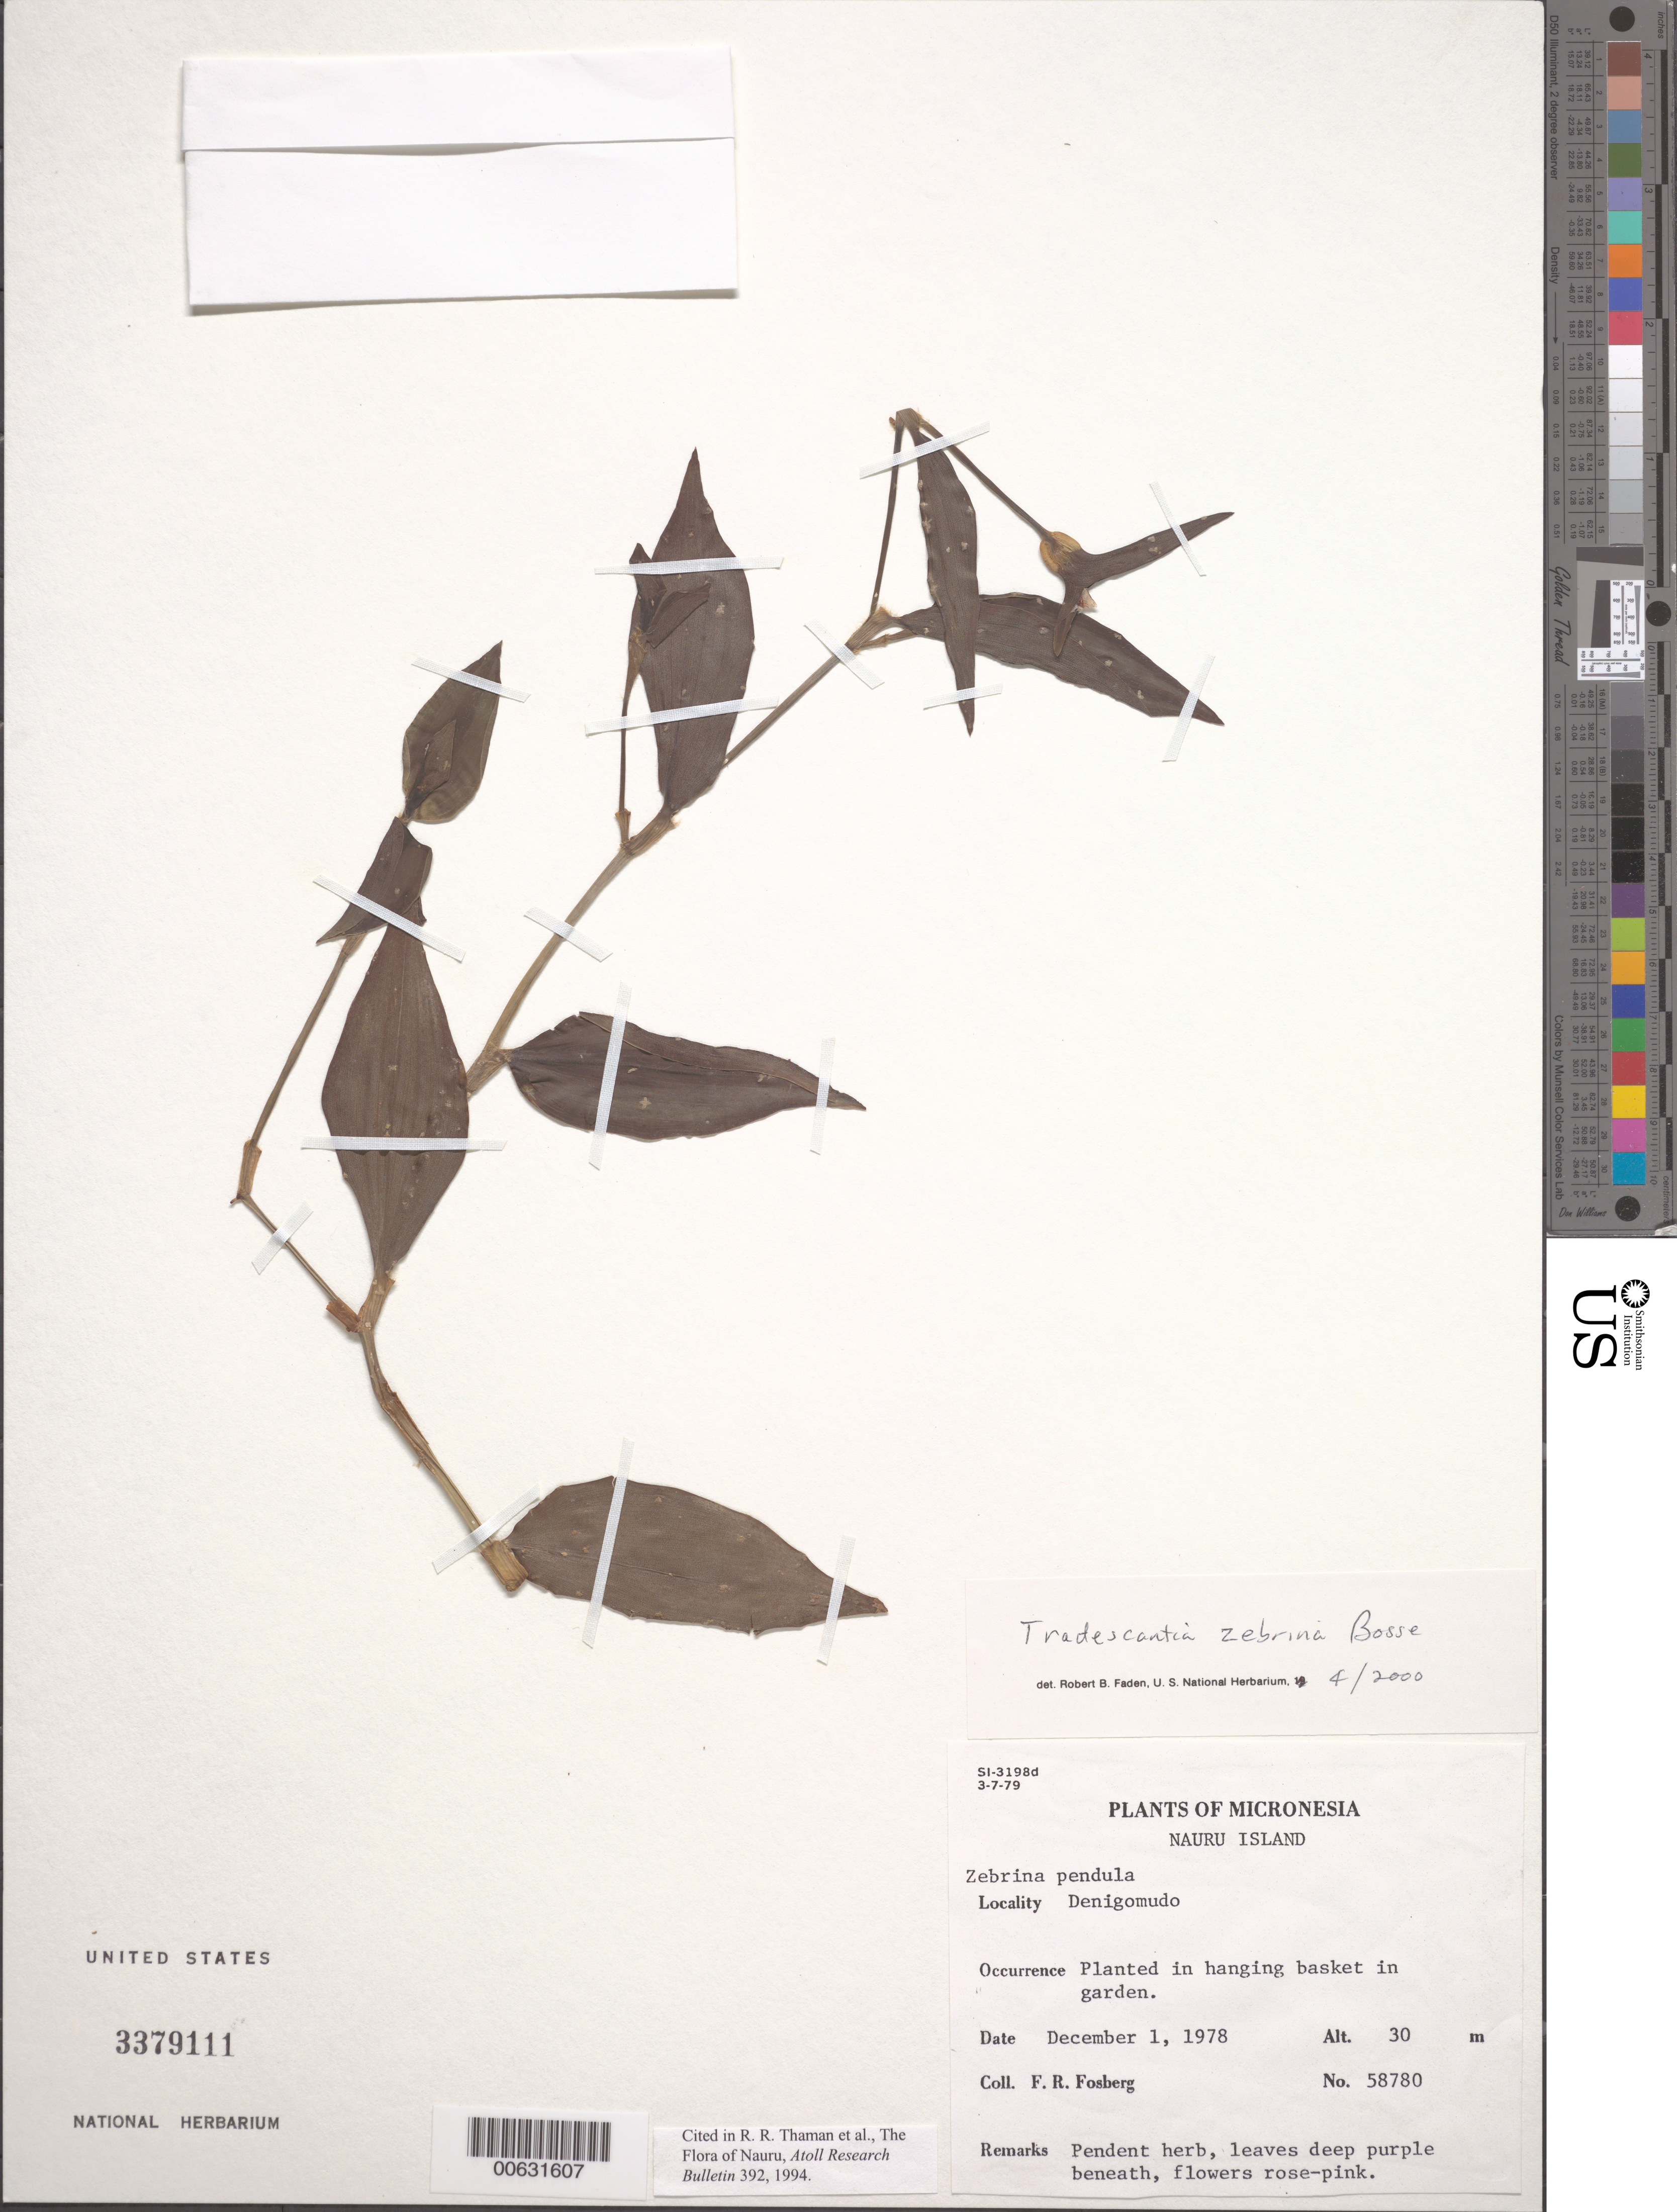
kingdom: Plantae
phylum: Tracheophyta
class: Liliopsida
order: Commelinales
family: Commelinaceae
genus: Tradescantia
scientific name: Tradescantia zebrina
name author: Bosse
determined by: Faden, Robert B., (US), Smithsonian Institution - National Museum of Natural History (UNITED STATES)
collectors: F. R. Fosberg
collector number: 58780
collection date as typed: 01 Dec 1978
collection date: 1978-12-01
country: Nauru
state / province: Denigomodu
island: Nauru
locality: Denigomudo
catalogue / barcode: US 3379111